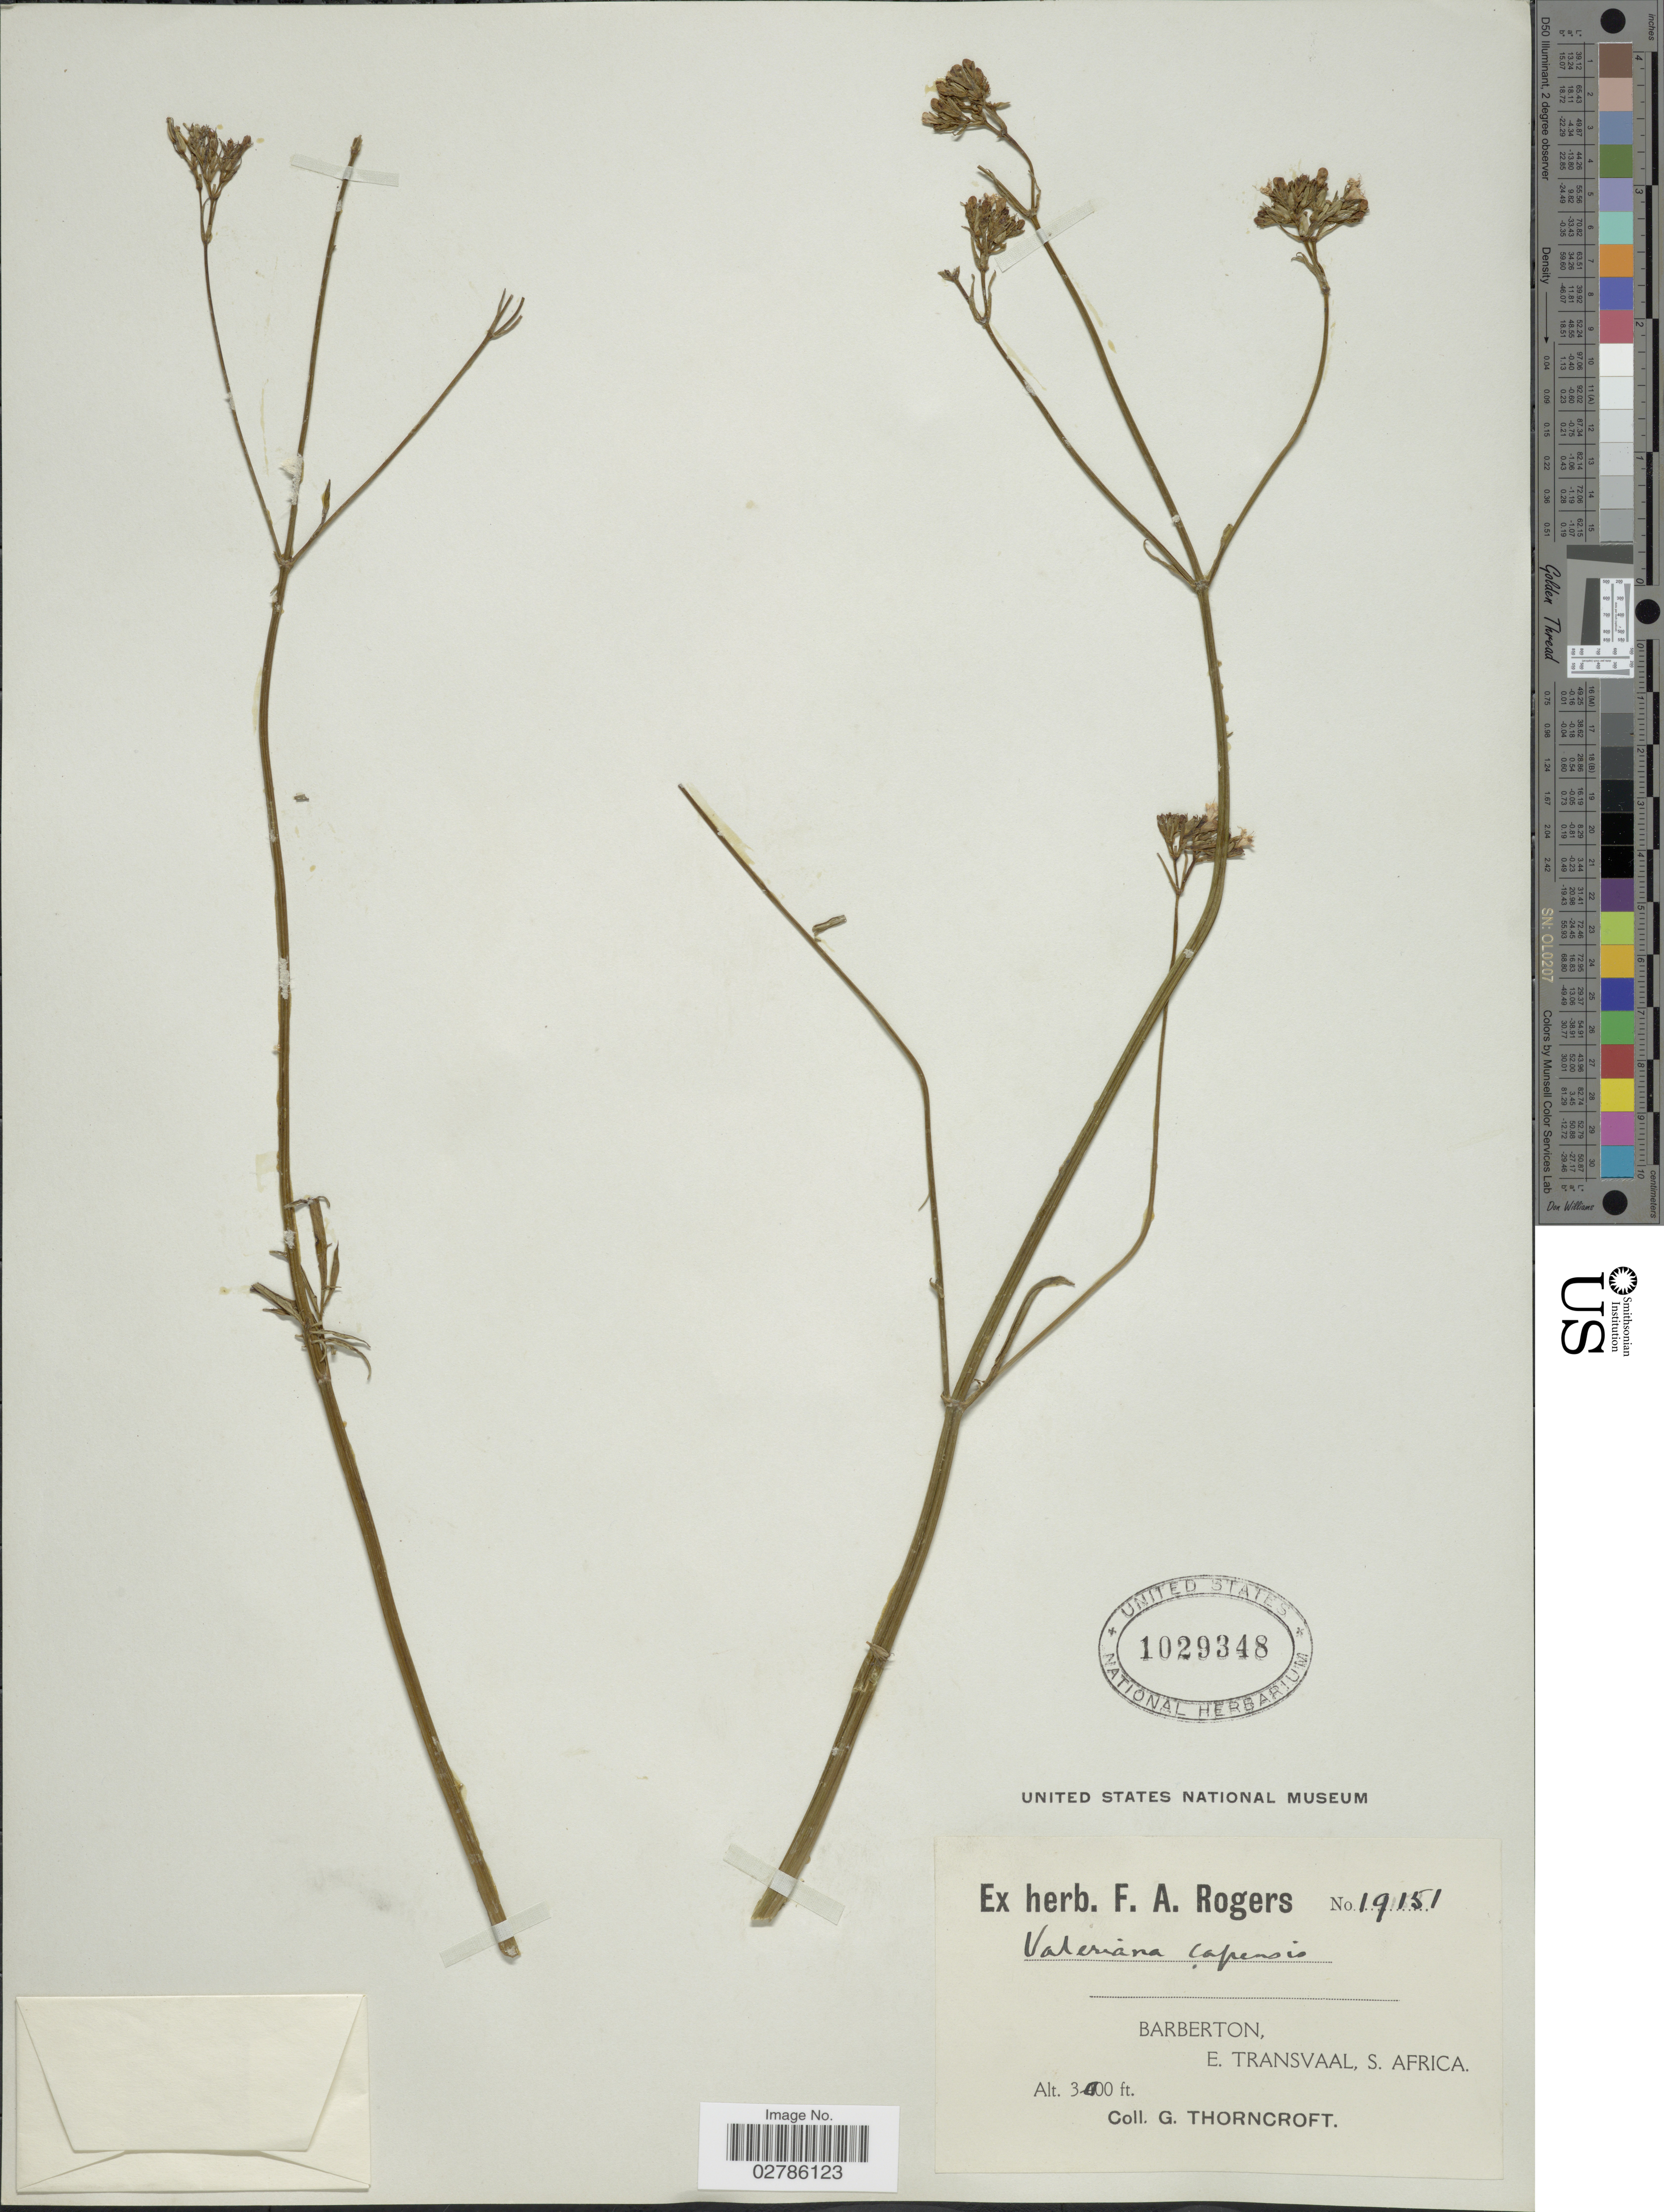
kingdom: Plantae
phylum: Tracheophyta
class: Magnoliopsida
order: Dipsacales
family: Caprifoliaceae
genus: Valeriana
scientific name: Valeriana capensis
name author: Thunb.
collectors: G. Thorncroft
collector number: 19151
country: South Africa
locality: Barberton, E. Transvaal, S. Africa.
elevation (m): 914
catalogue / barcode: US 1029348